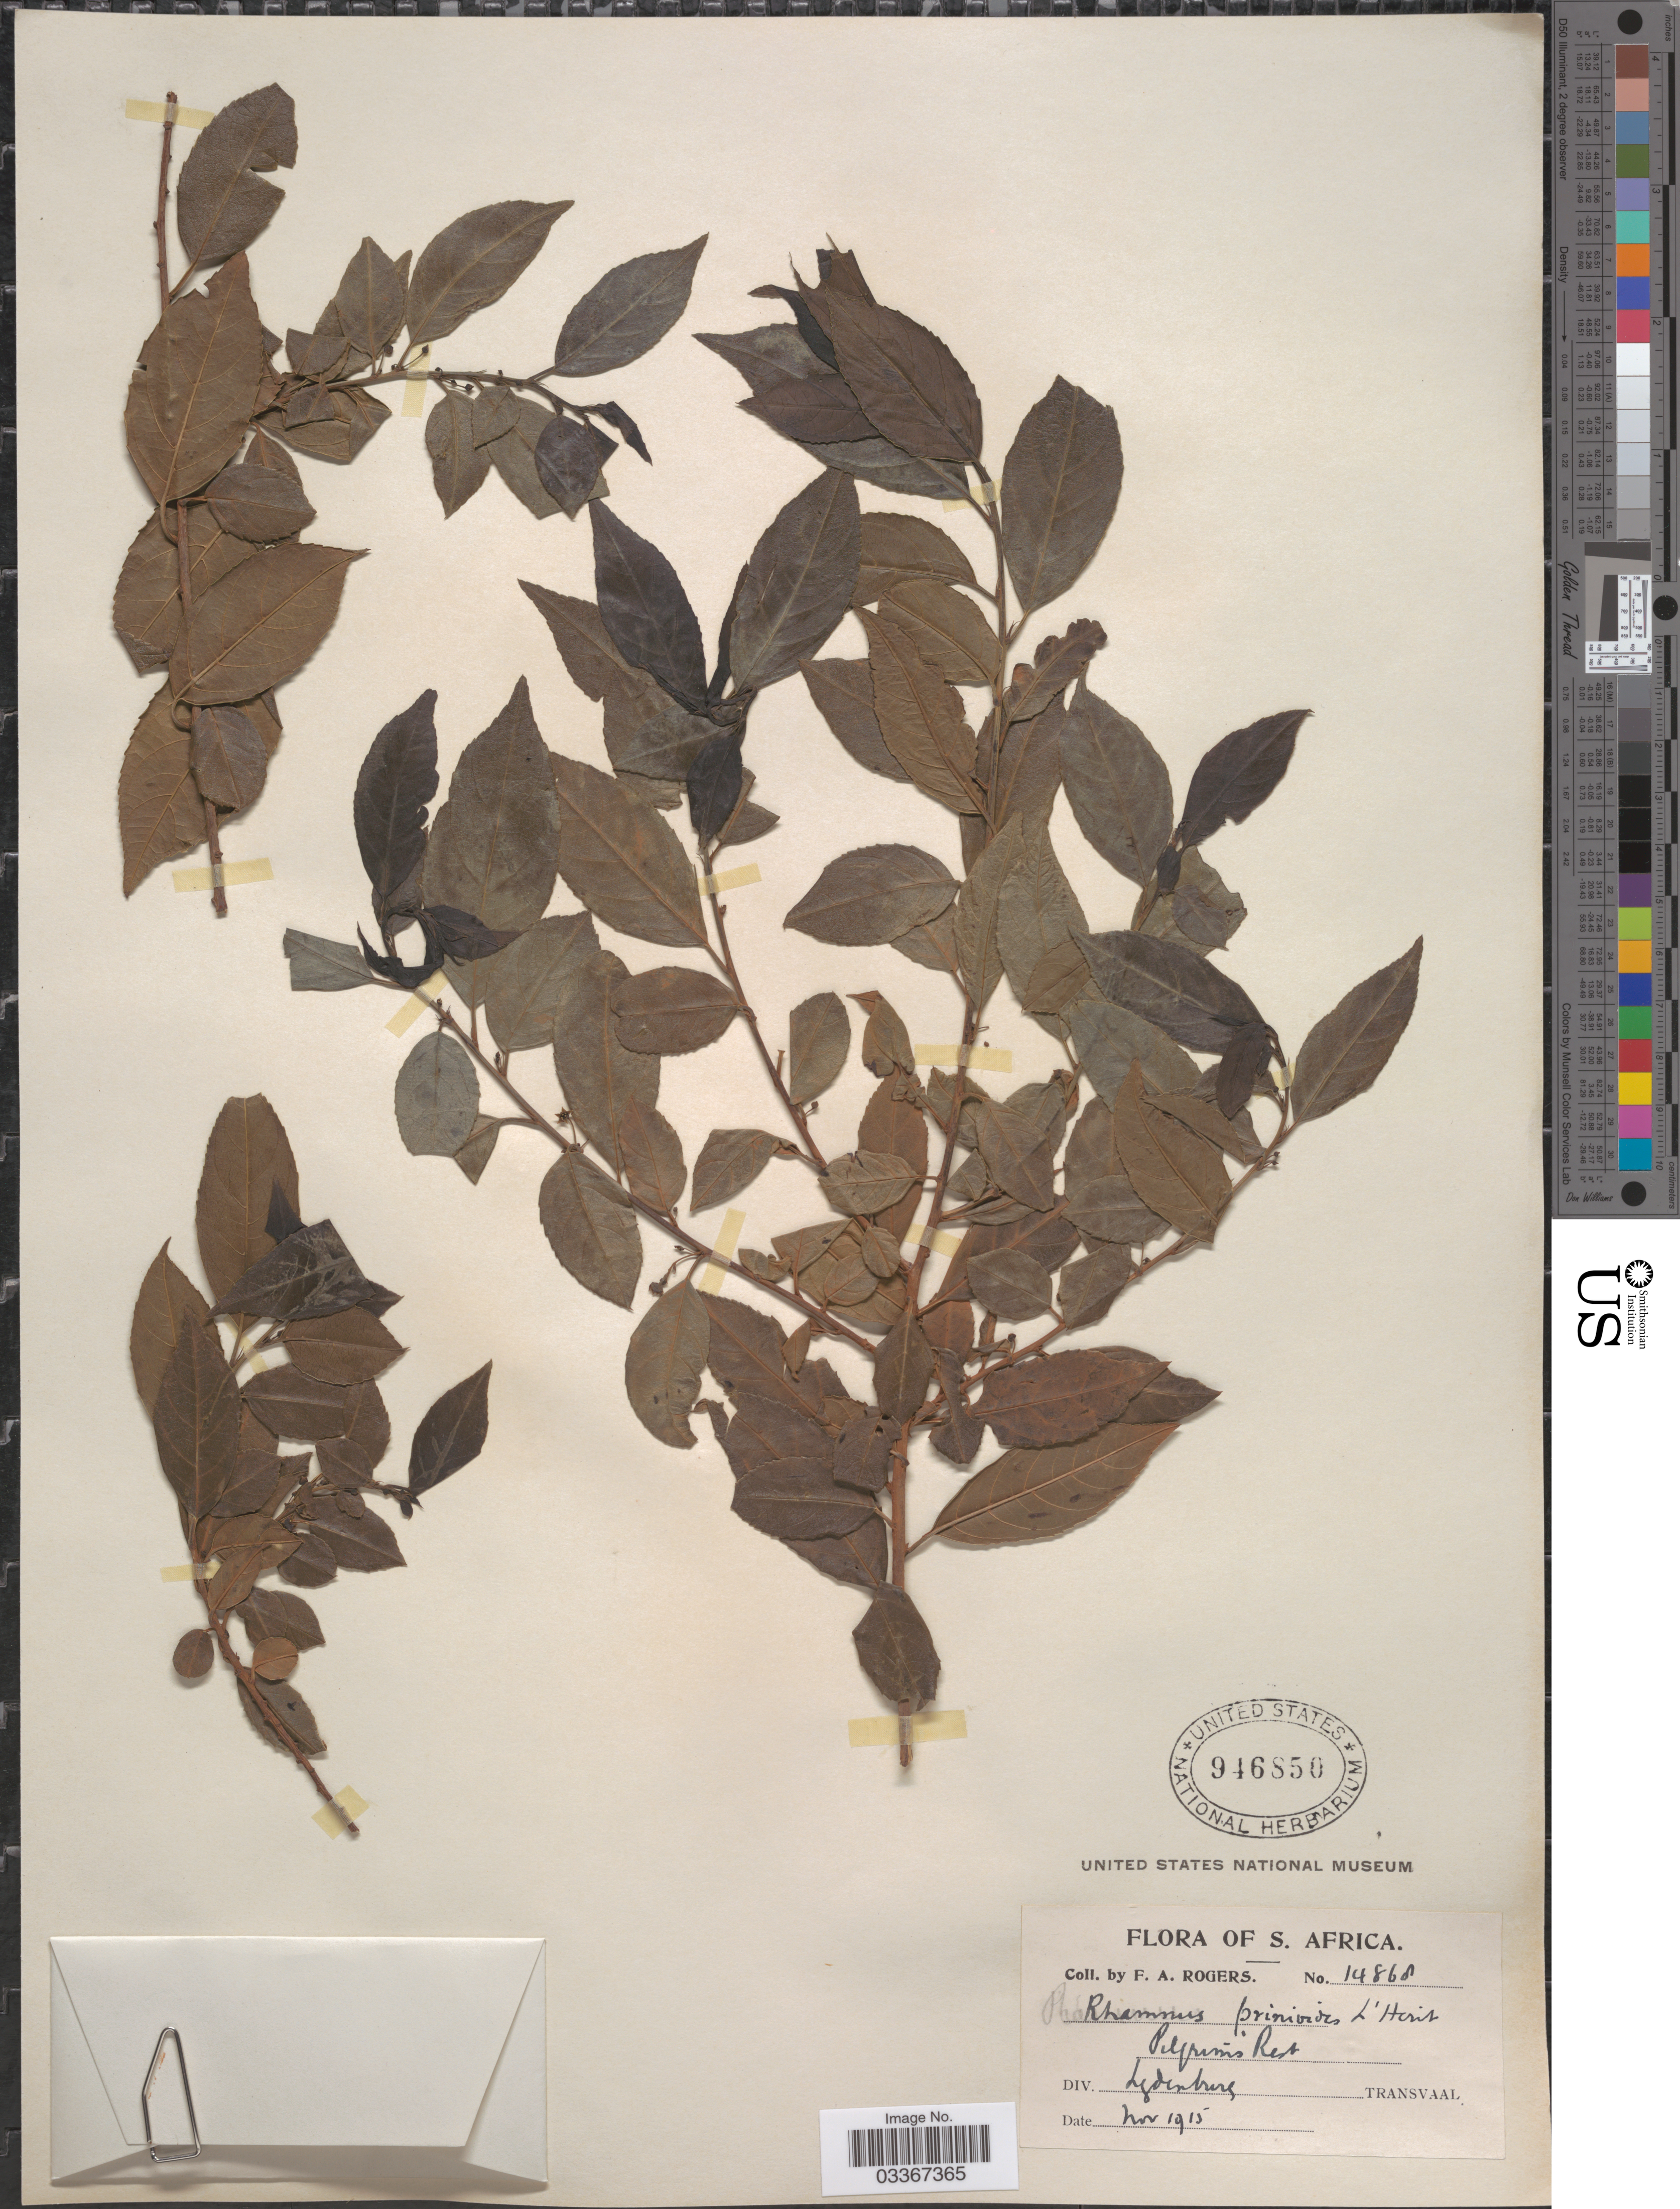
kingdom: Plantae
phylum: Tracheophyta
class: Magnoliopsida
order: Rosales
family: Rhamnaceae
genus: Rhamnus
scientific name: Rhamnus prinoides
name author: L'Hér.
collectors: F. A. Rogers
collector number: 14868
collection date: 1915-11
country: South Africa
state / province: Mpumalanga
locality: Pilgrims Rest. Div. Lydenburg. Transvaal.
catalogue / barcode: US 946850